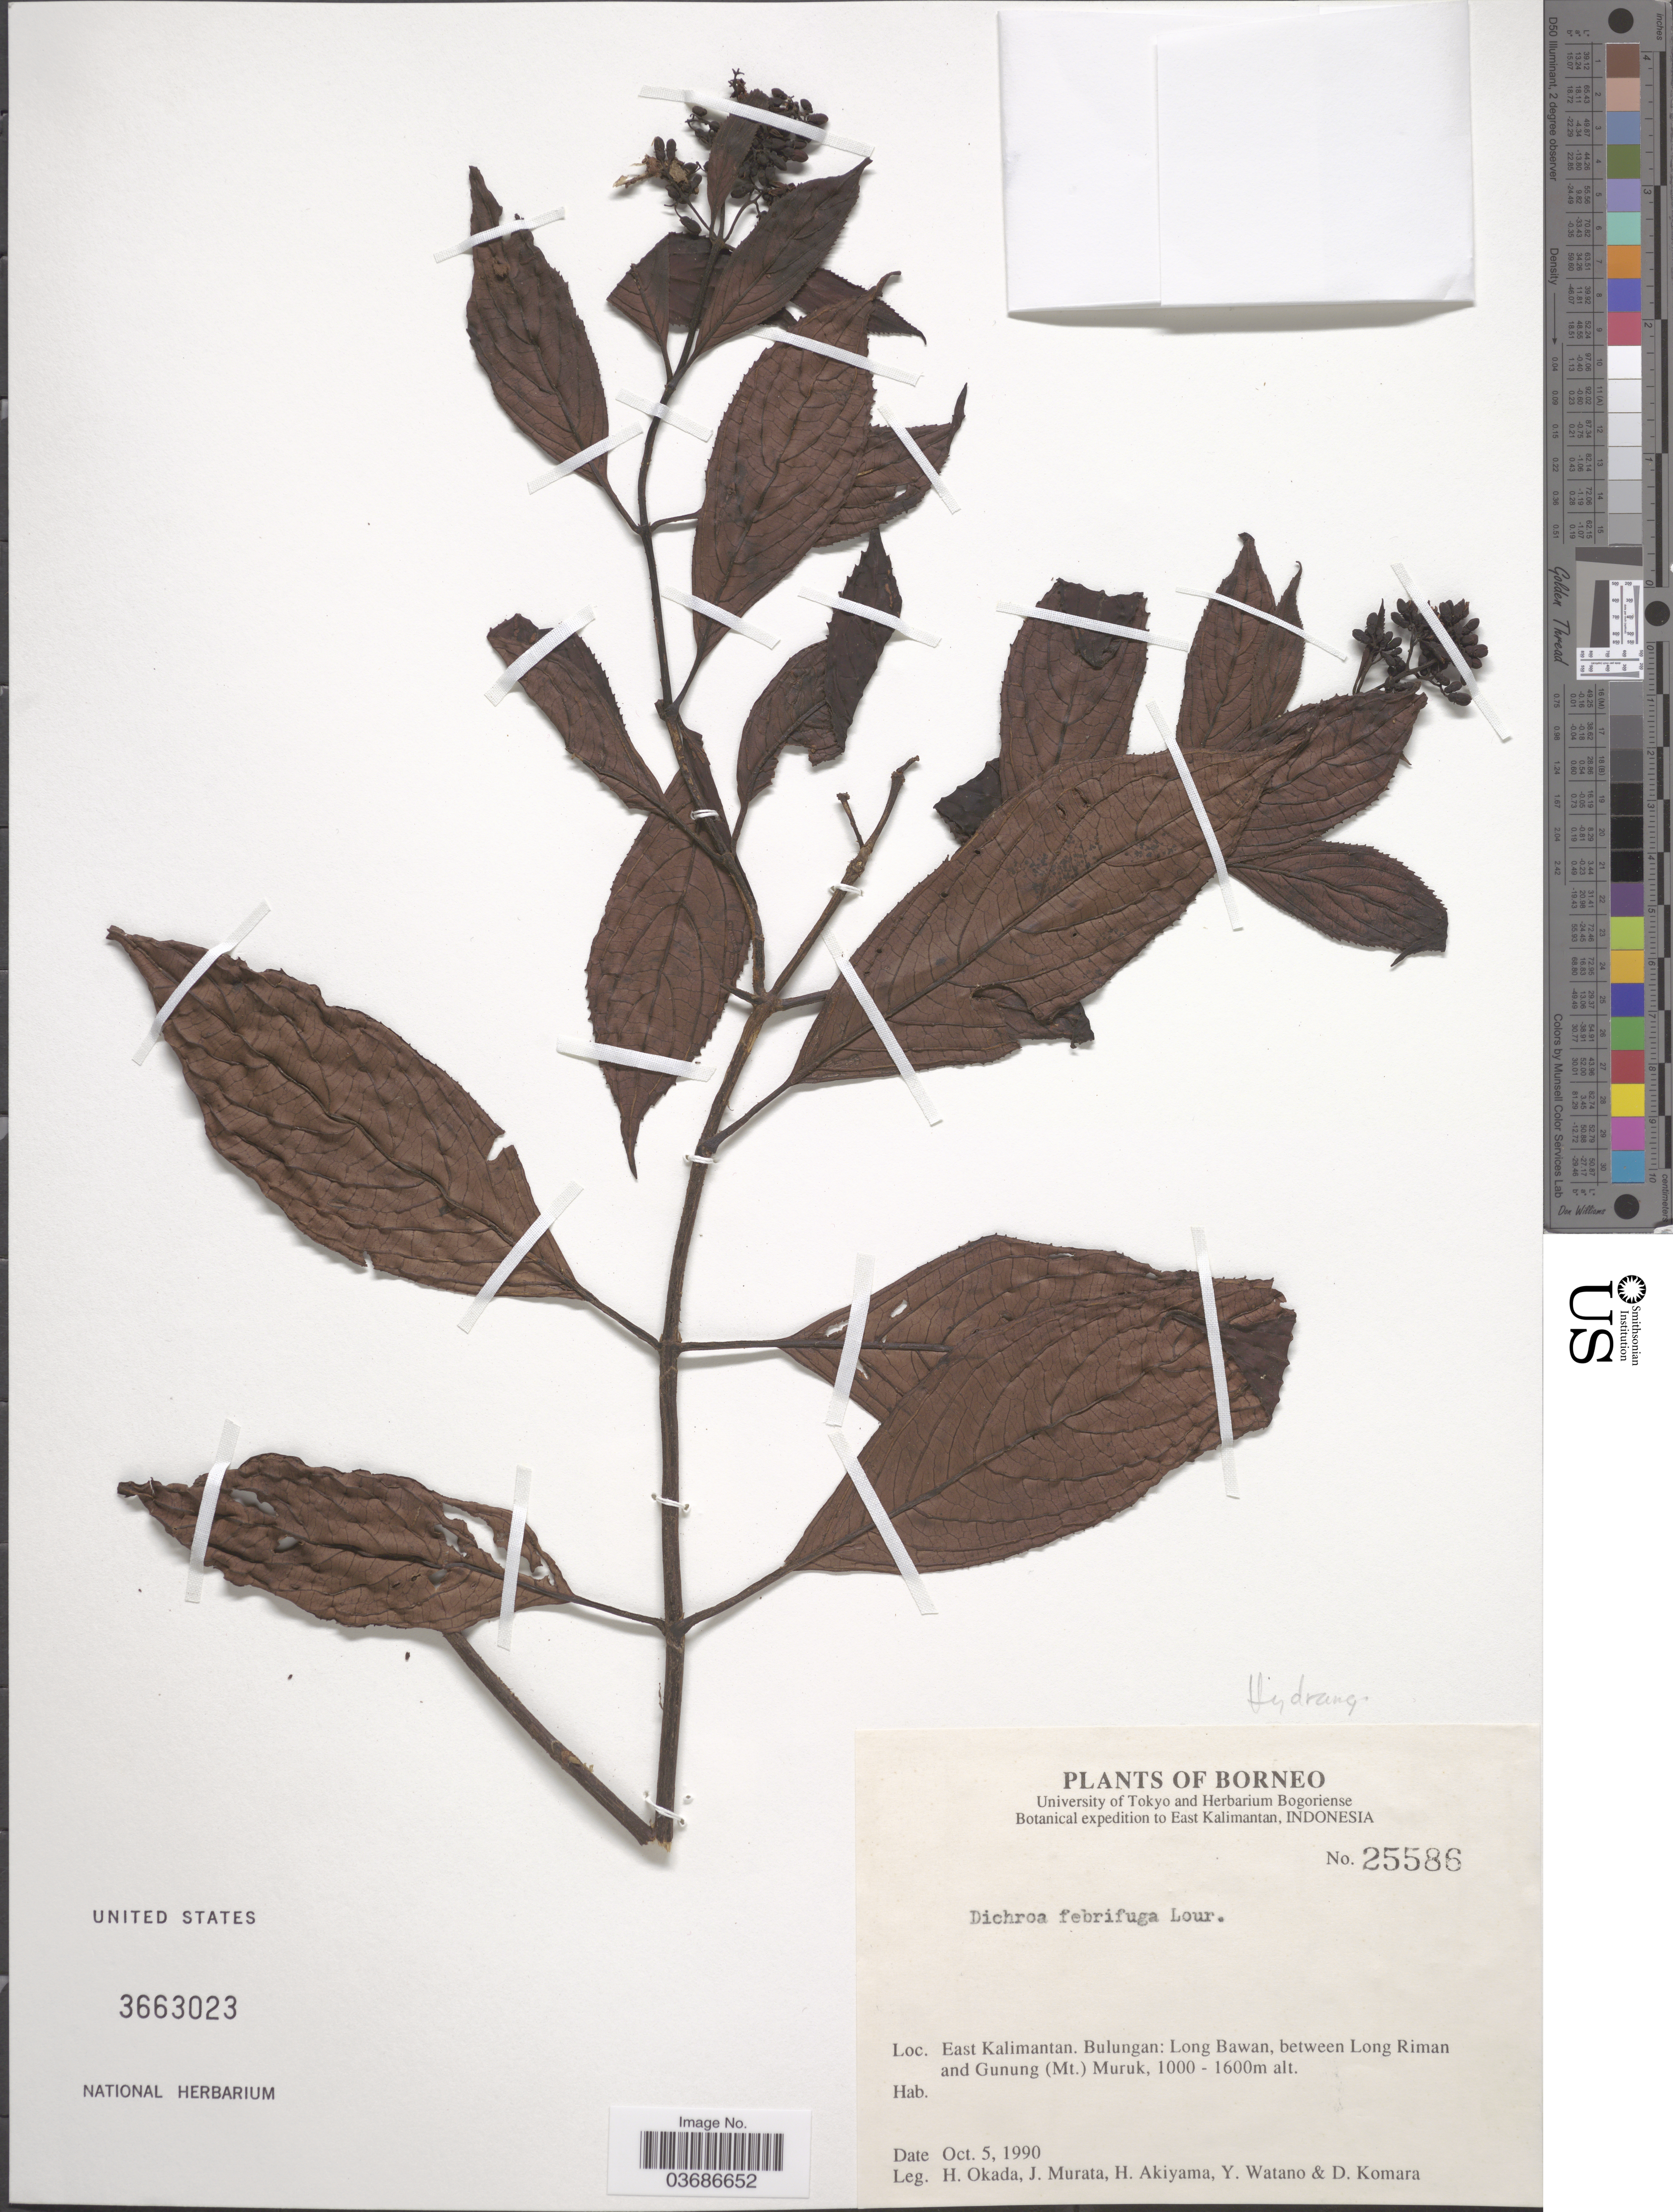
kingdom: Plantae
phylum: Tracheophyta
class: Magnoliopsida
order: Cornales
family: Hydrangeaceae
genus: Hydrangea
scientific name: Hydrangea febrifuga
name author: (Lour.) Y. De Smet & C. Granados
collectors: H. Okada, J. Murata, H. Akiyama, Y. Watano & D. Komara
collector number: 25586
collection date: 1990-10-05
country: Indonesia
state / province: Kalimantan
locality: Borneo. Botanical Expedition to East Kalimantan, Indonesia. East Kalimantan. Bulungan: Long Bawan, between Long Riman and Gunung (Mt.) Muruk.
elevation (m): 1000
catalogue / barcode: US 3663023